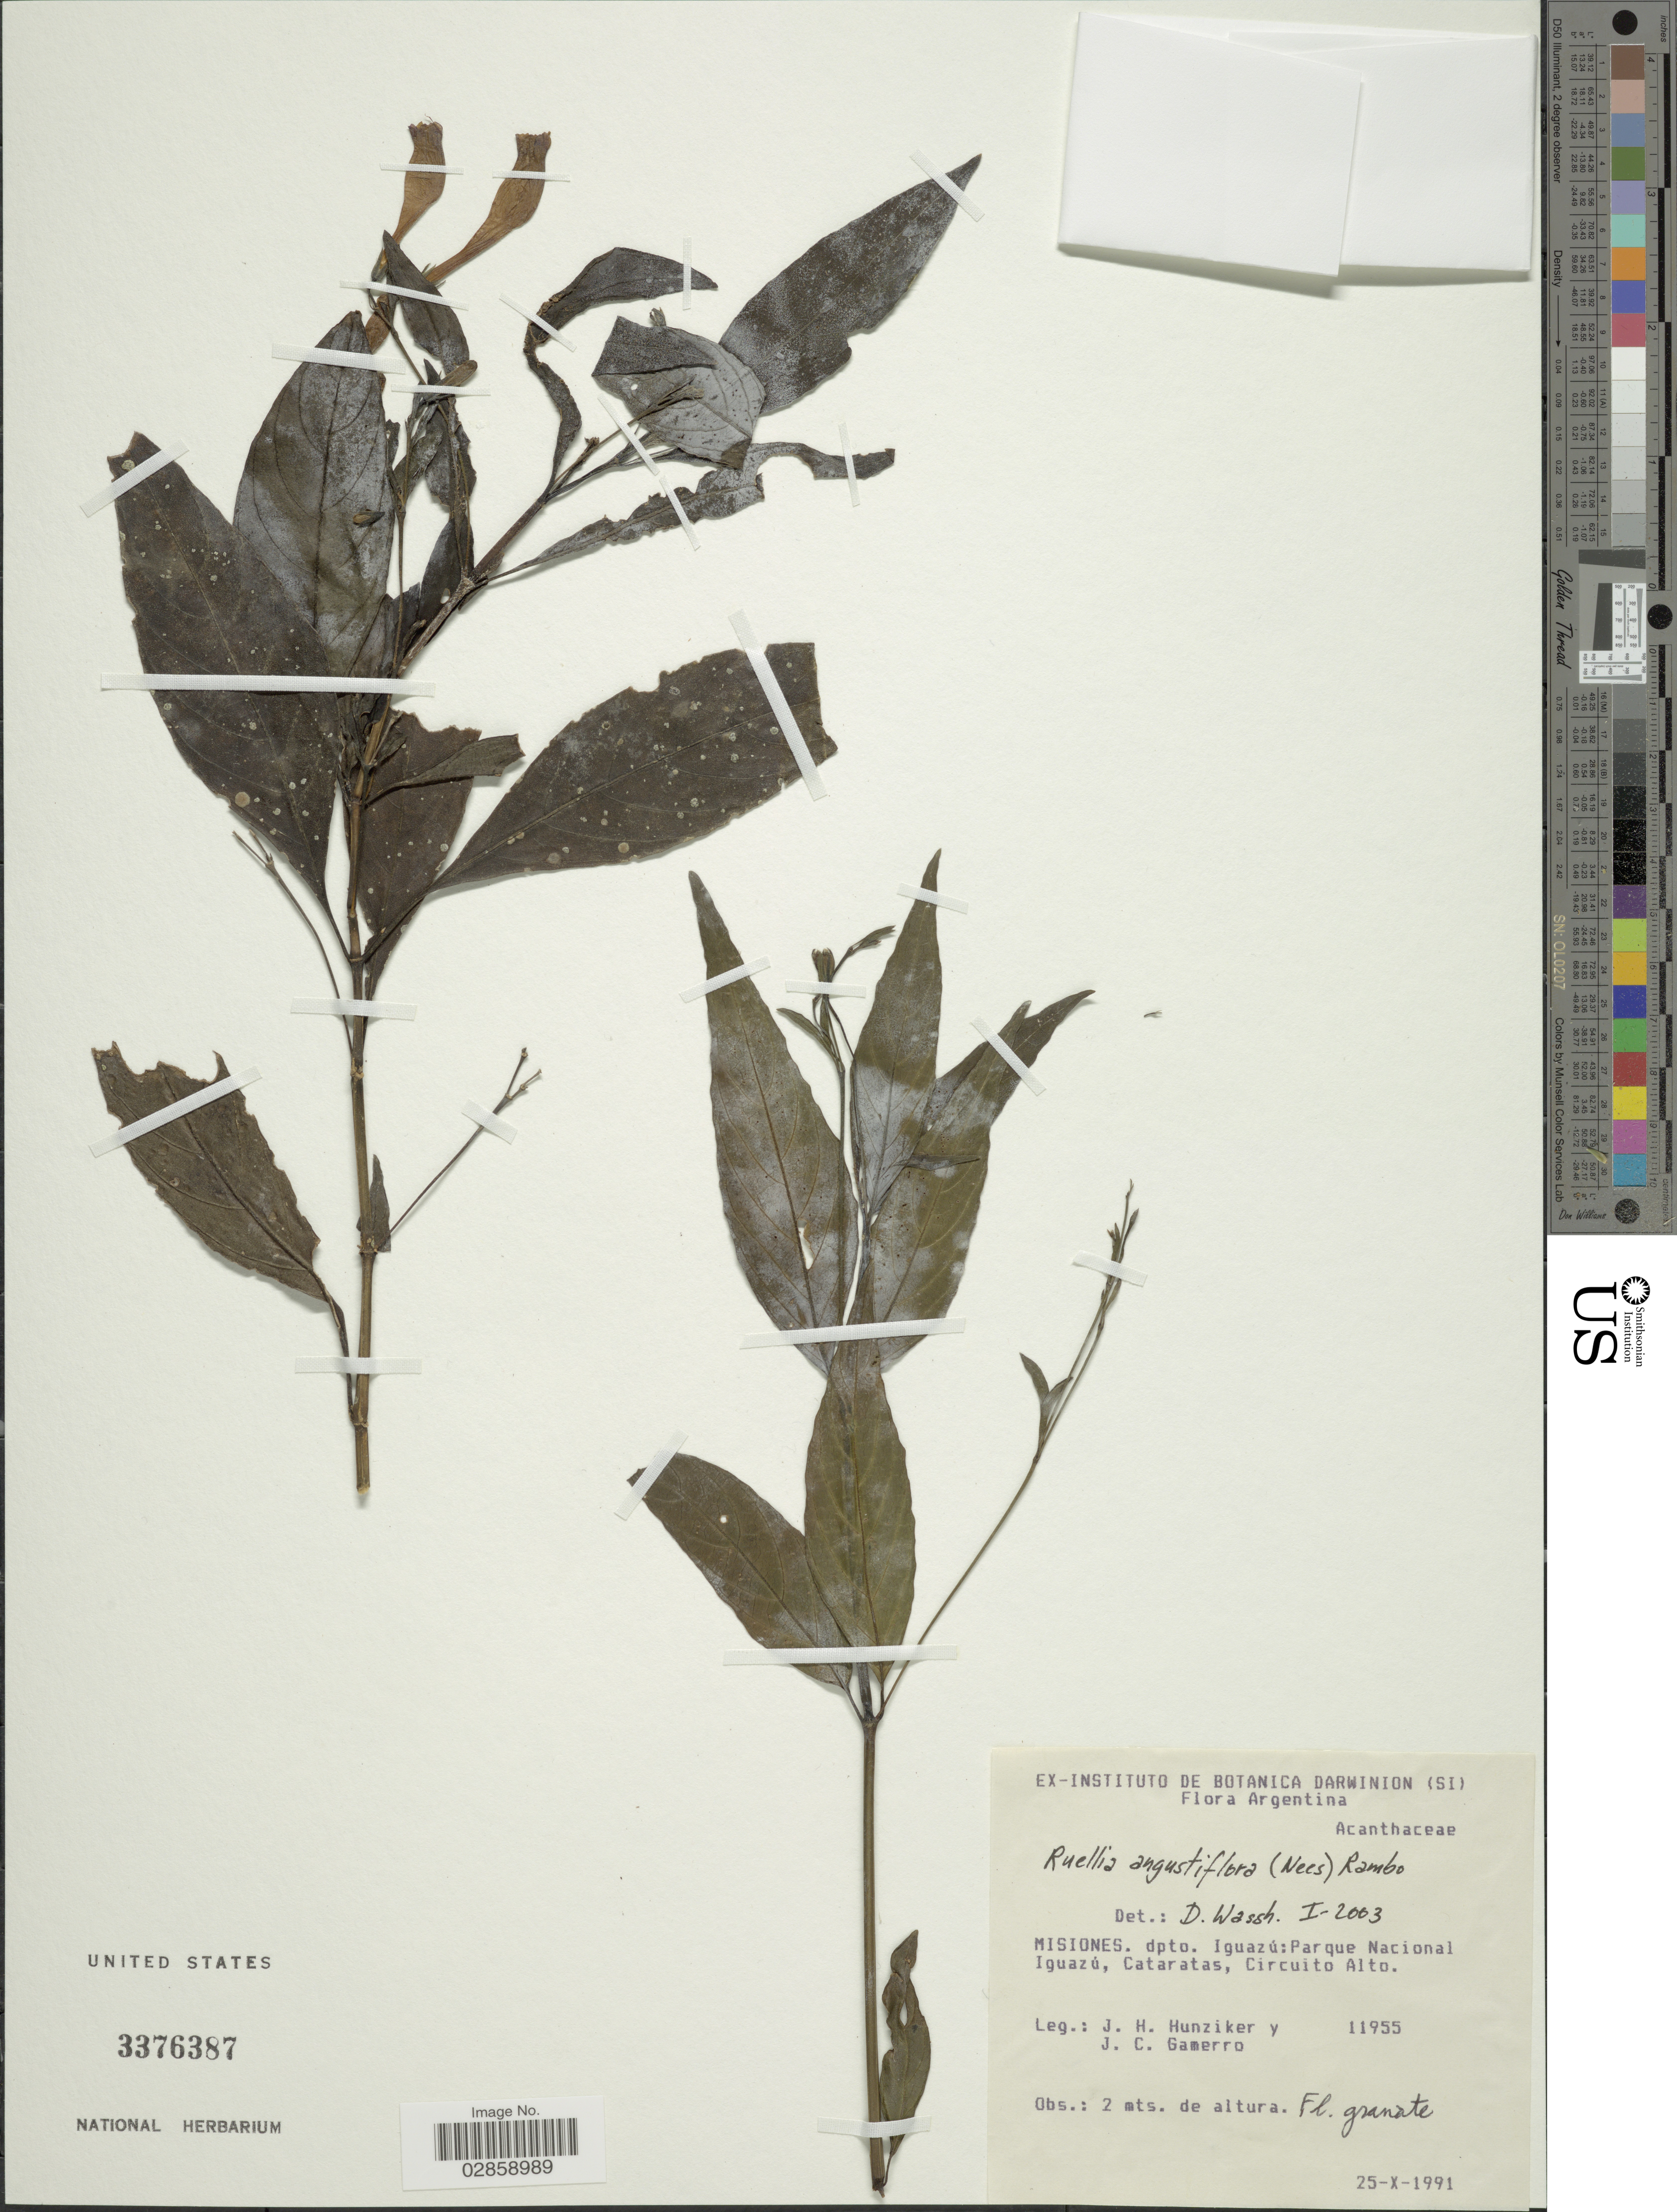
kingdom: Plantae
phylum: Tracheophyta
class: Magnoliopsida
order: Lamiales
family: Acanthaceae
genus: Ruellia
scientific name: Ruellia angustiflora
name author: (Nees) Lindau ex Rambo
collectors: J. H. Hunziker & J. Gamerro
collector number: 11955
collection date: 1991-10-25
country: Argentina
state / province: Misiones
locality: Dpto. Iguazú: Parque Nacional Iguazú, Cataratas, Circuito Alto.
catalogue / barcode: US 3376387